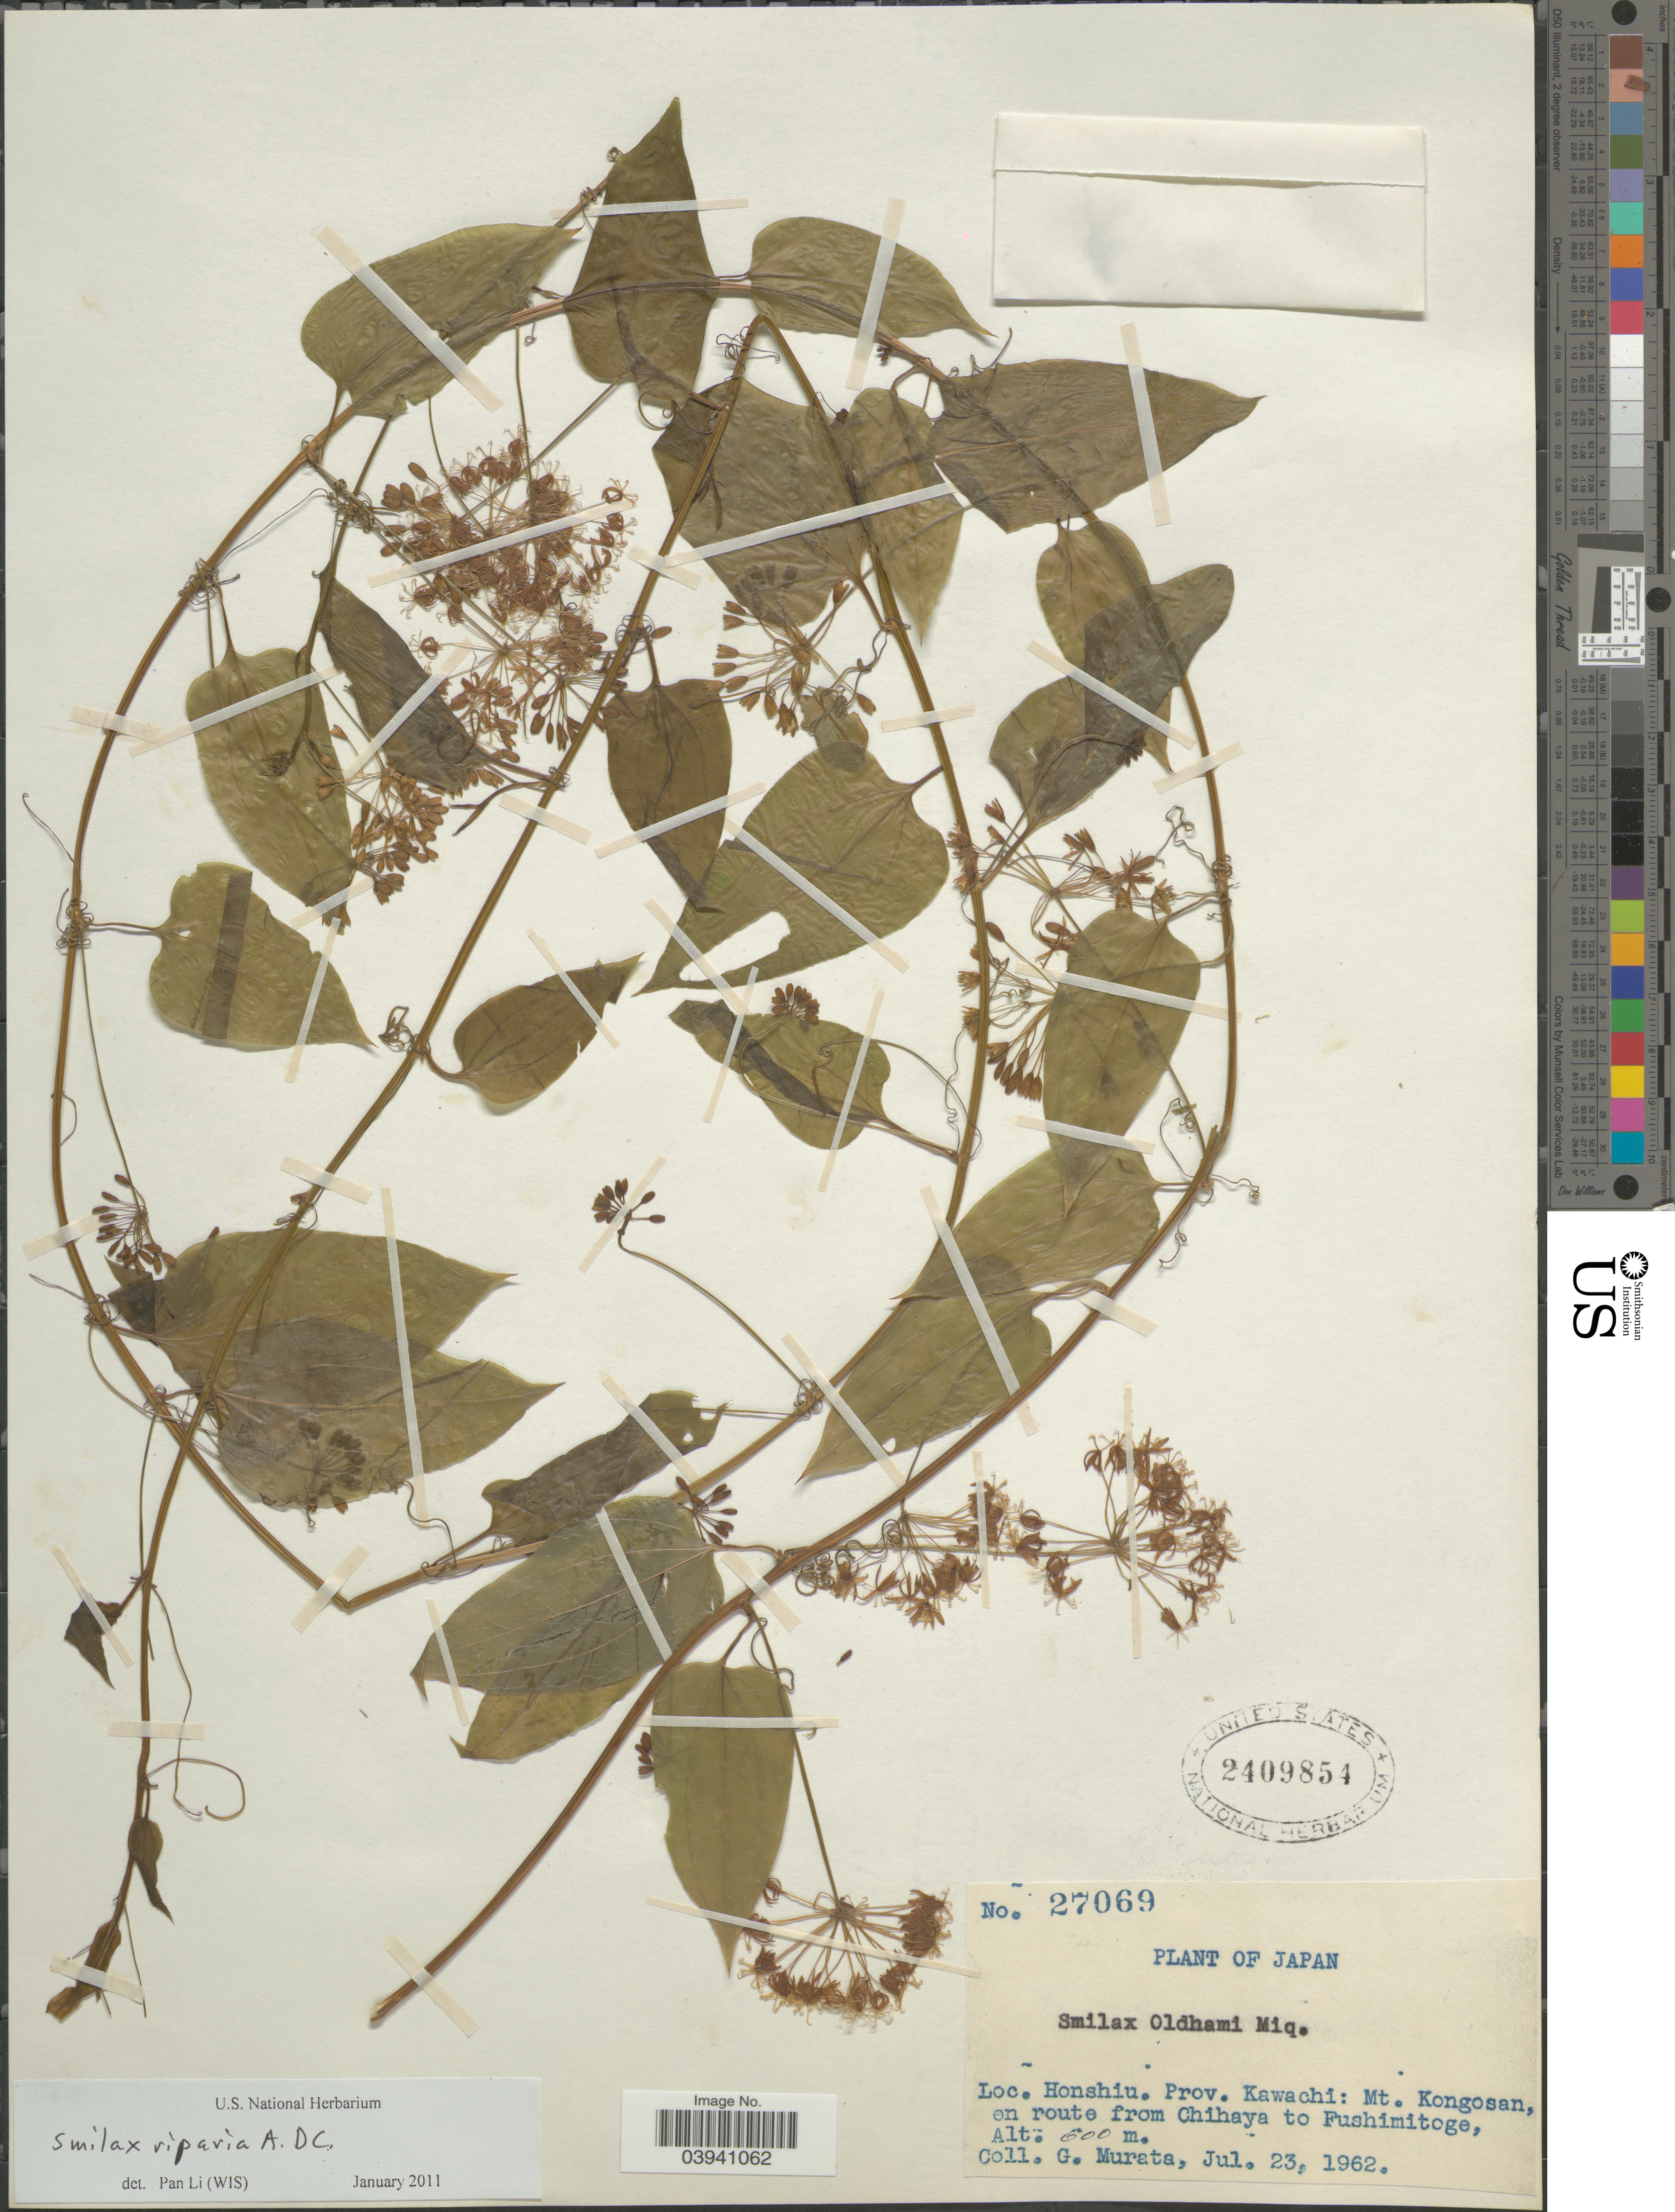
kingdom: Plantae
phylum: Tracheophyta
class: Liliopsida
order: Liliales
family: Smilacaceae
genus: Smilax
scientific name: Smilax riparia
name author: A. DC.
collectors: G. Murata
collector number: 27069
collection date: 1962-07-23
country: Japan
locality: Honshiu. Prov. Kawachi: Mt. Kongosan, en route from Chihaya to Fushimitoge.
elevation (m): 600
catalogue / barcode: US 2409854